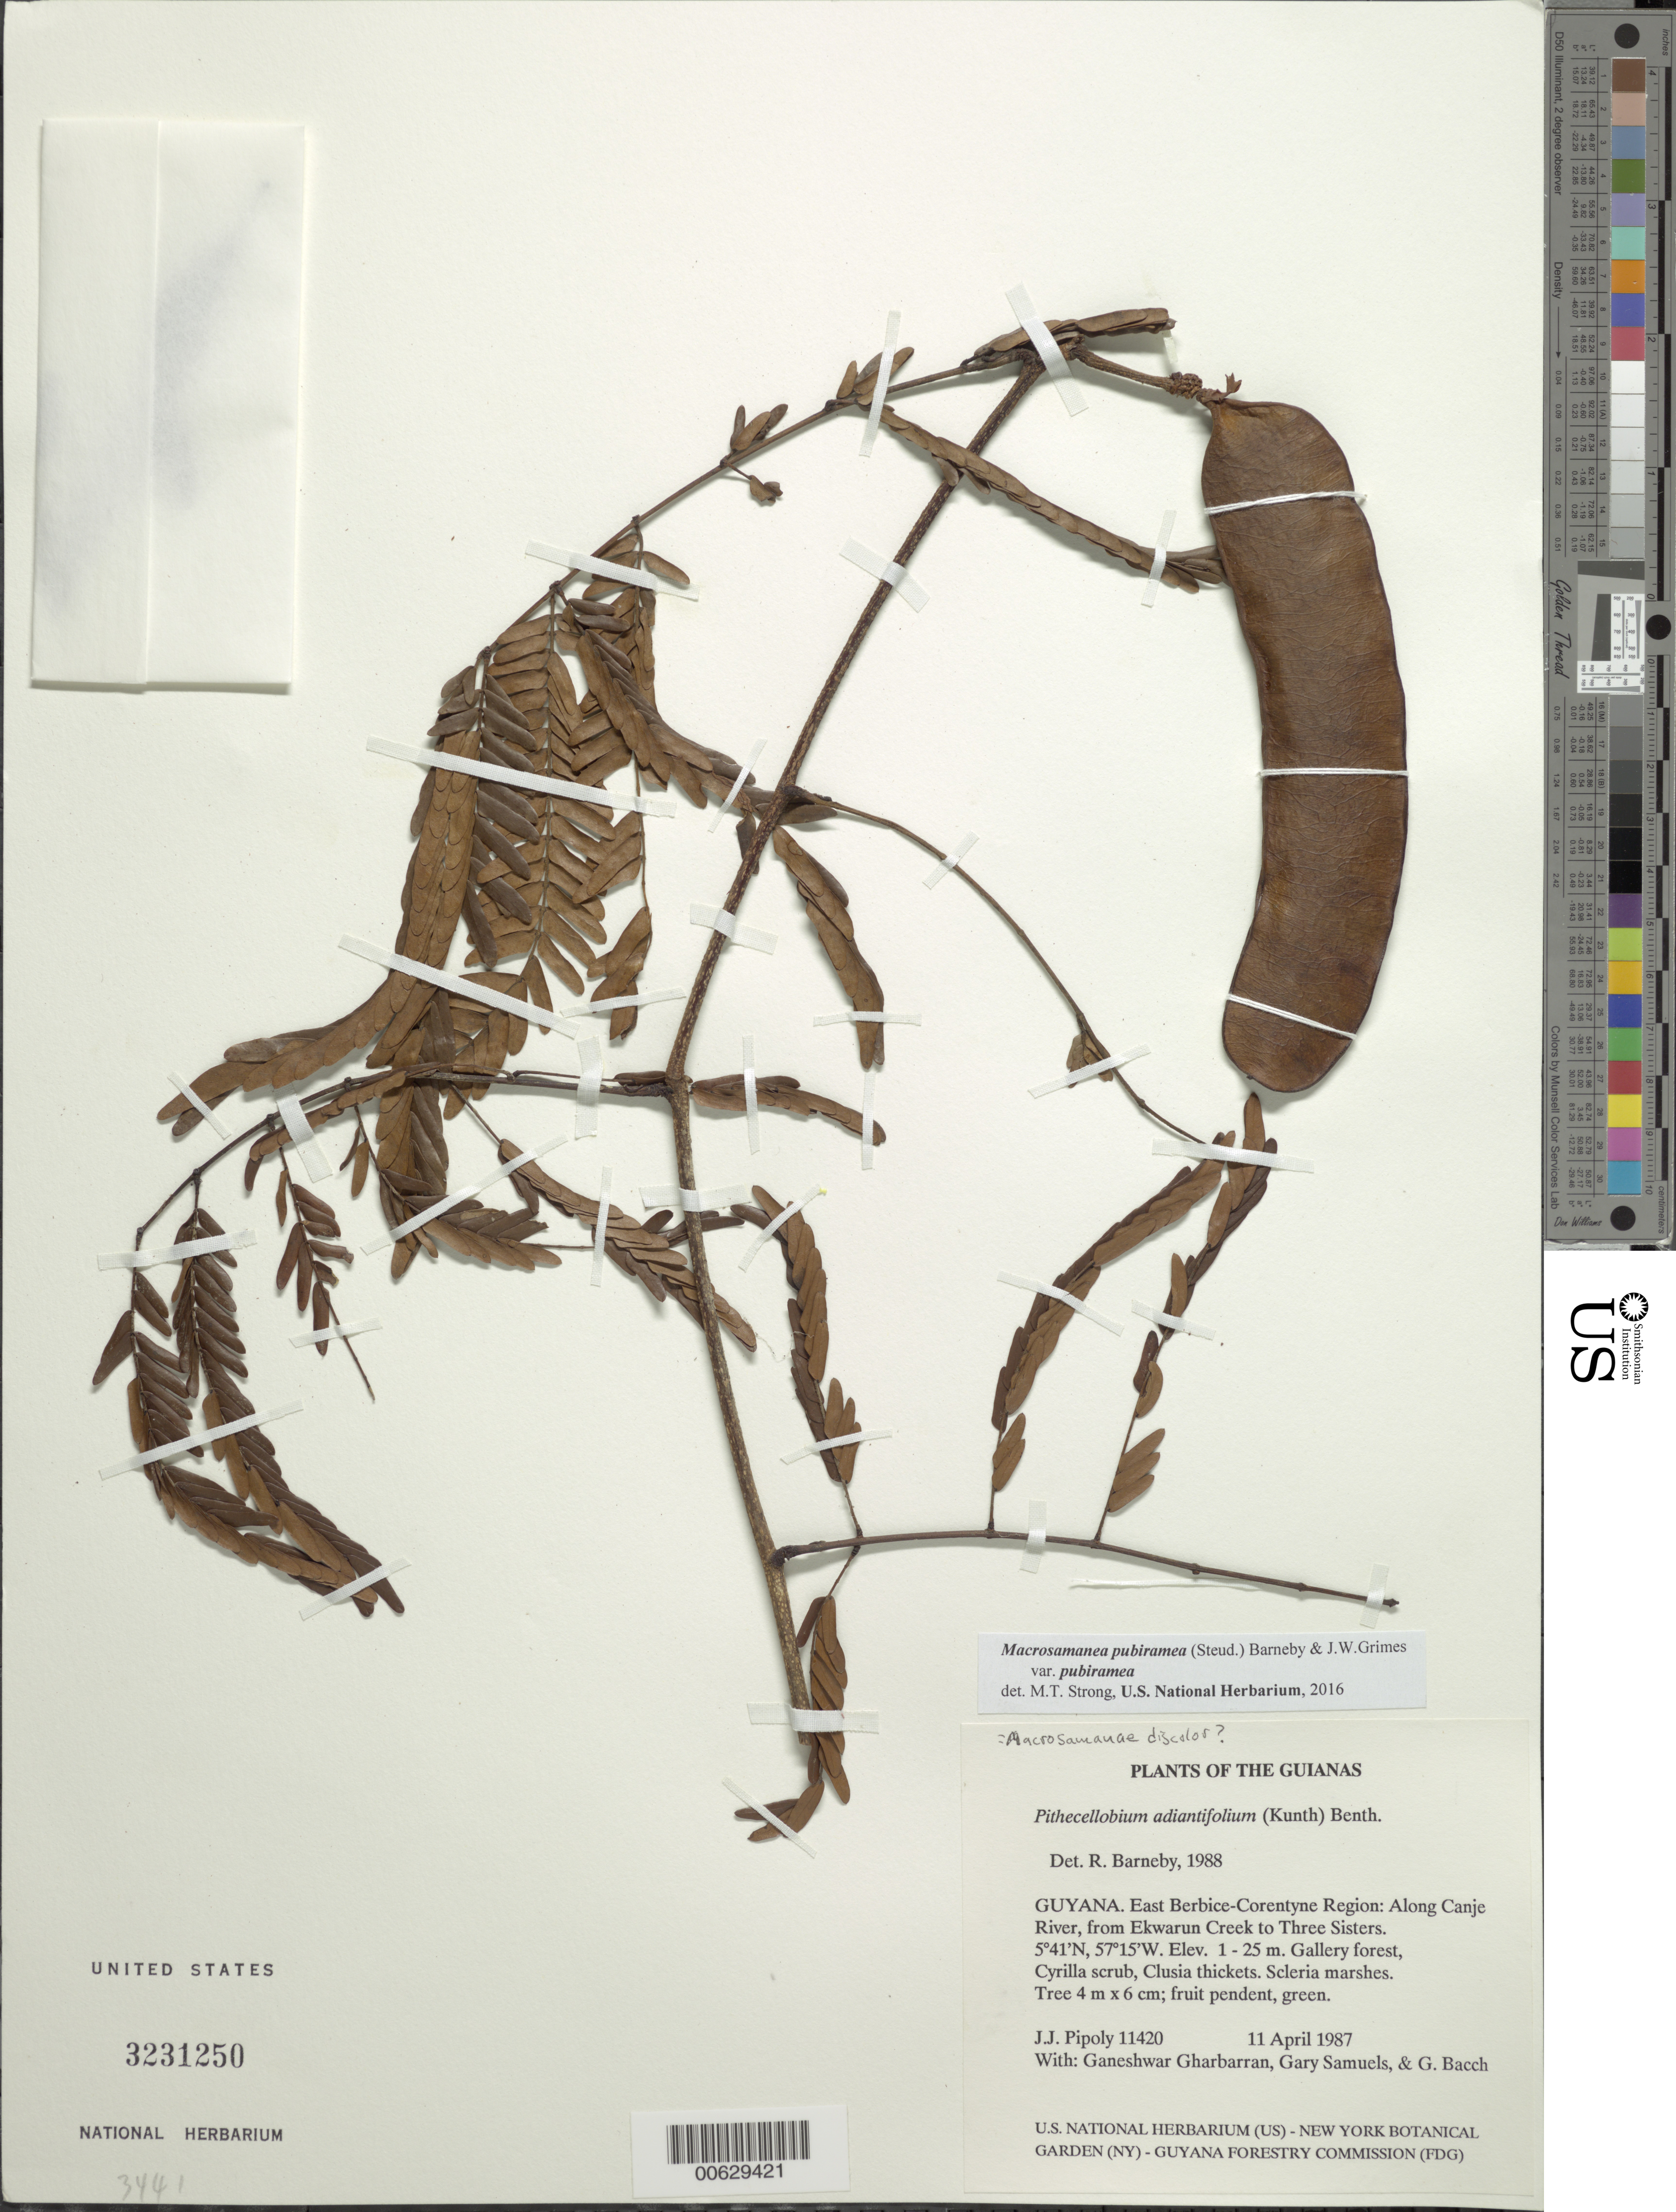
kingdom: Plantae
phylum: Tracheophyta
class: Magnoliopsida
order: Fabales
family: Fabaceae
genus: Macrosamanea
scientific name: Macrosamanea pubiramea var. pubiramea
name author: (Steud.) Barneby & J.W. Grimes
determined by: Strong, M. T., (US), Smithsonian Institution - National Museum of Natural History (UNITED STATES)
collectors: J. J. Pipoly, G. Gharbarran, G. Samuels & G. Bacchus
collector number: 11420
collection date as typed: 11 April 1987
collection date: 1987-04-11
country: Guyana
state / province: E. Berbice-Corentyne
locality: Along Canje River, from Ekwarun Creek to Three Sisters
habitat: Gallery forest, Cyrilla scrub, Clusia thickets. Scleria marshes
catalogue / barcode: US 3231250